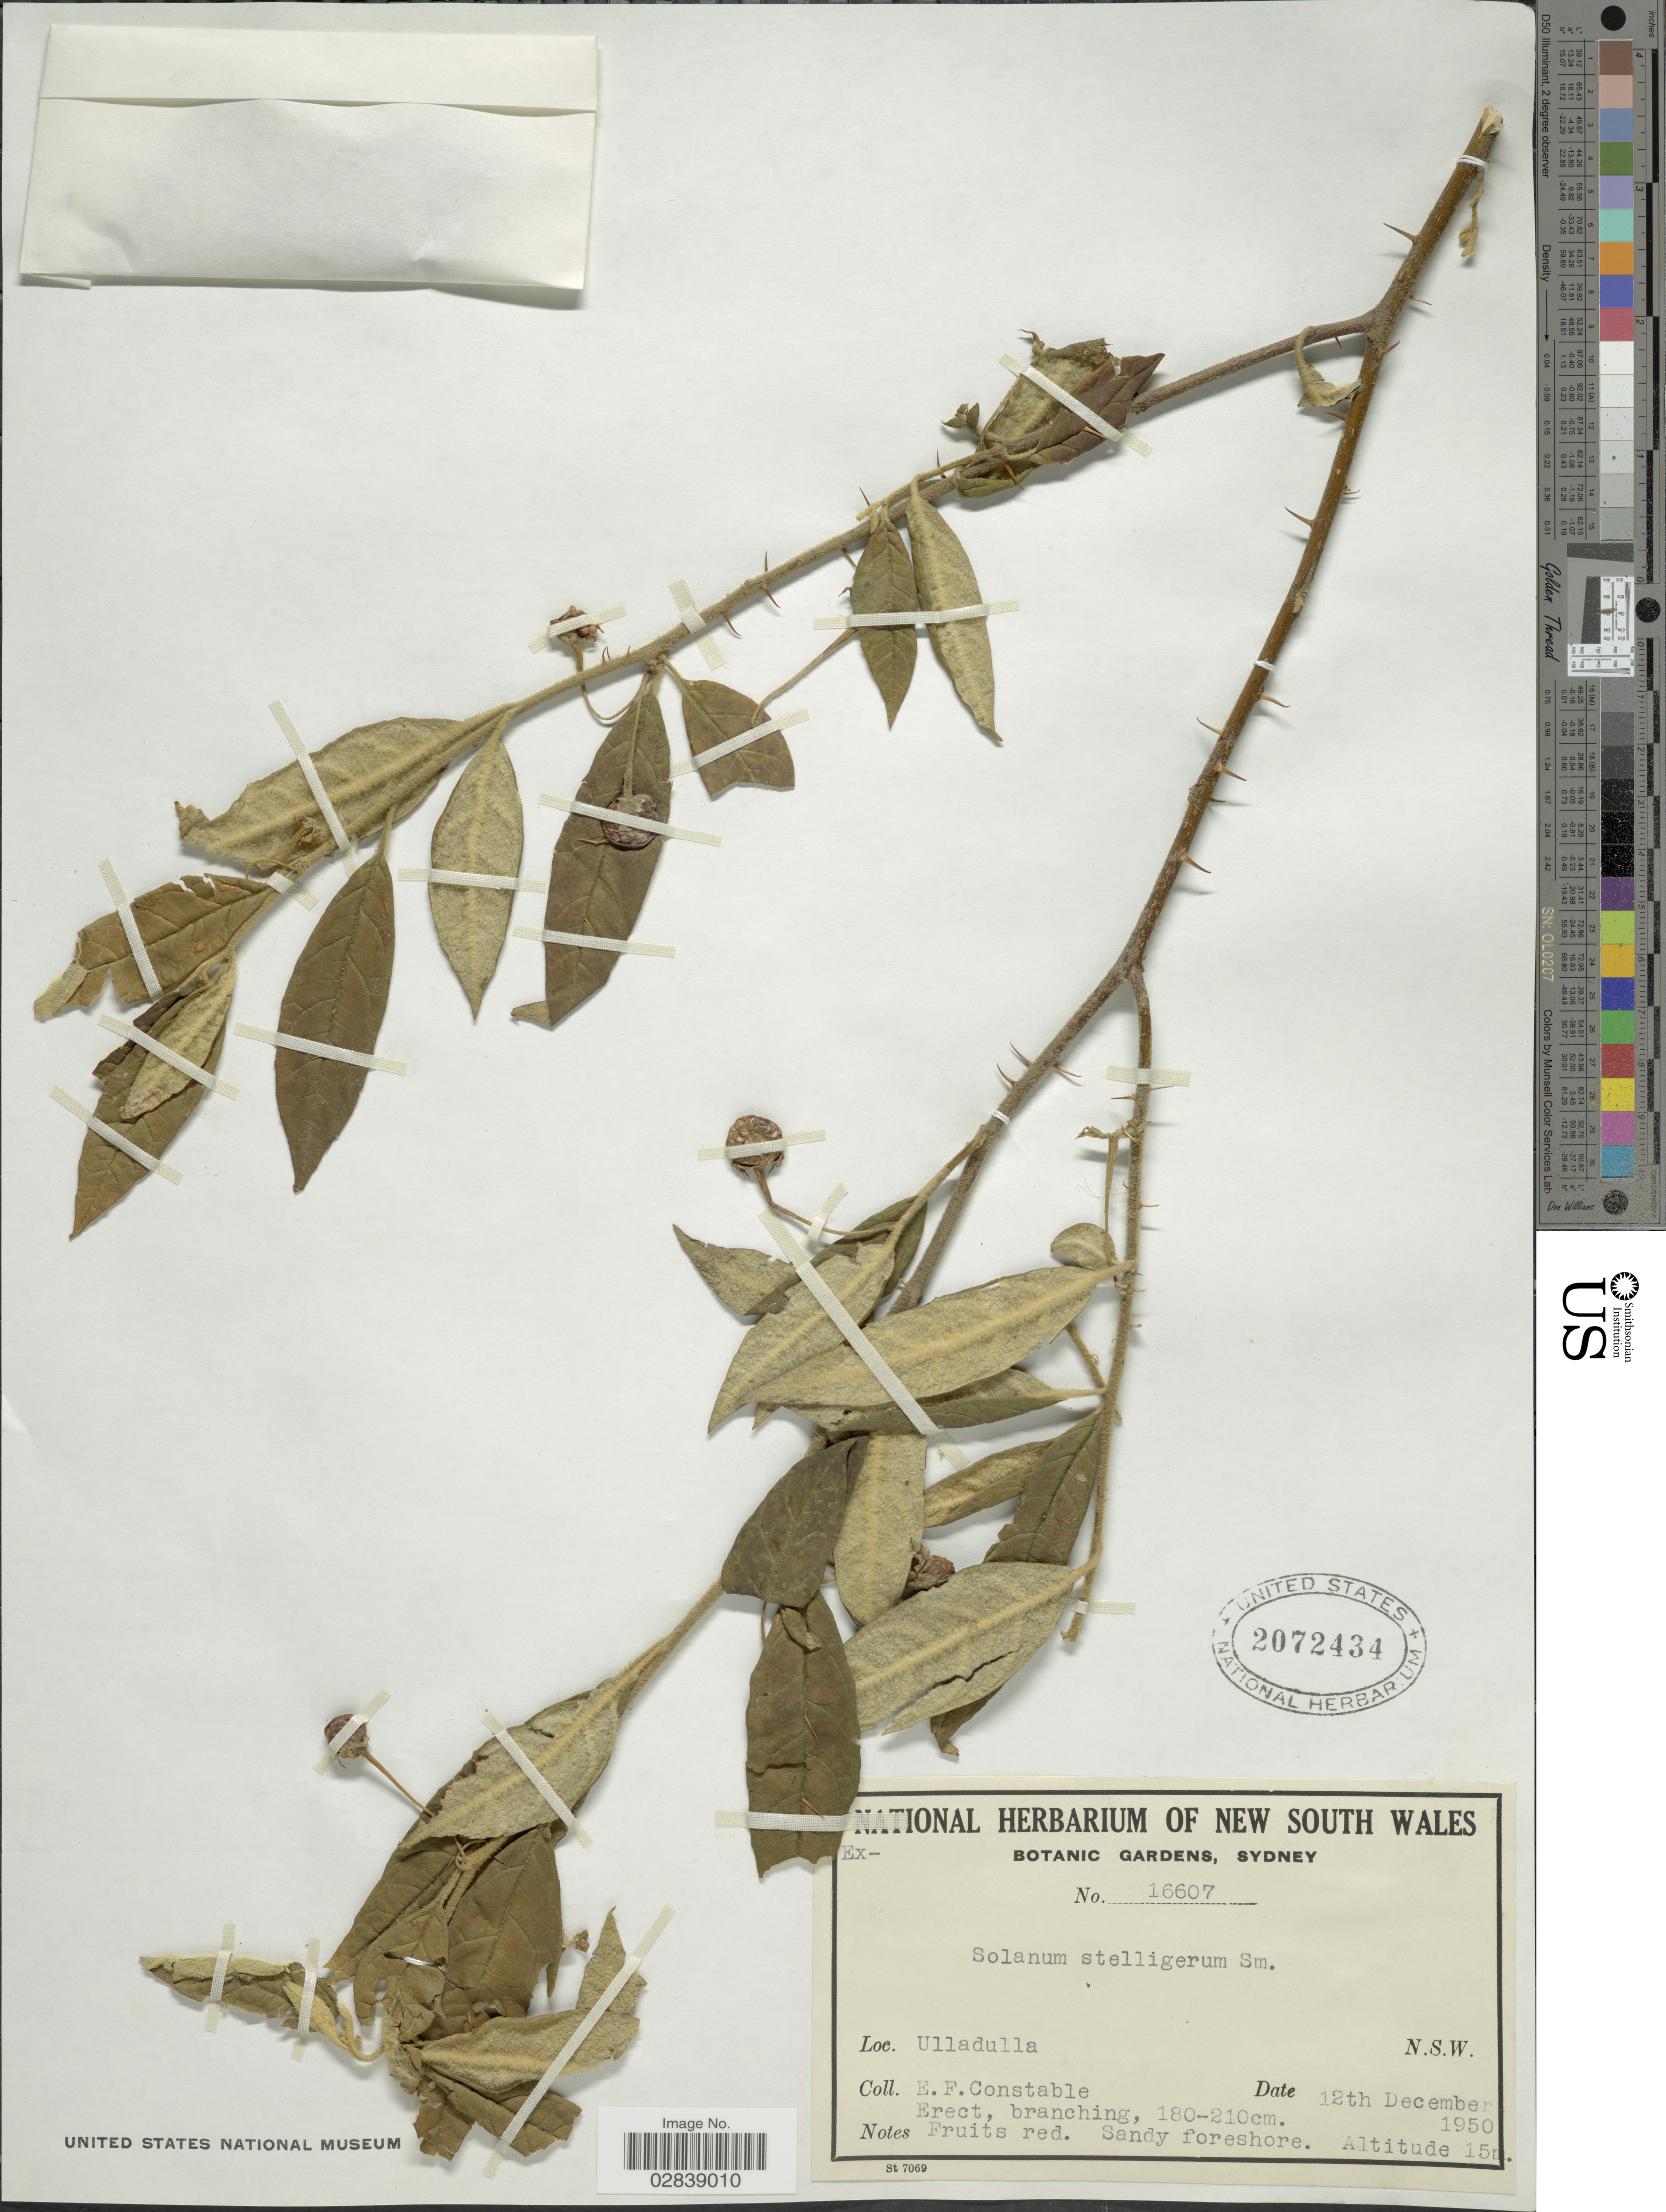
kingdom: Plantae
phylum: Tracheophyta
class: Magnoliopsida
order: Solanales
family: Solanaceae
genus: Solanum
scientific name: Solanum stelligerum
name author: Sm.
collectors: E. F. Constable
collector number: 16607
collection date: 1950-12-12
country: Australia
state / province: New South Wales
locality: Ulladulla.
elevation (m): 15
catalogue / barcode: US 2072434